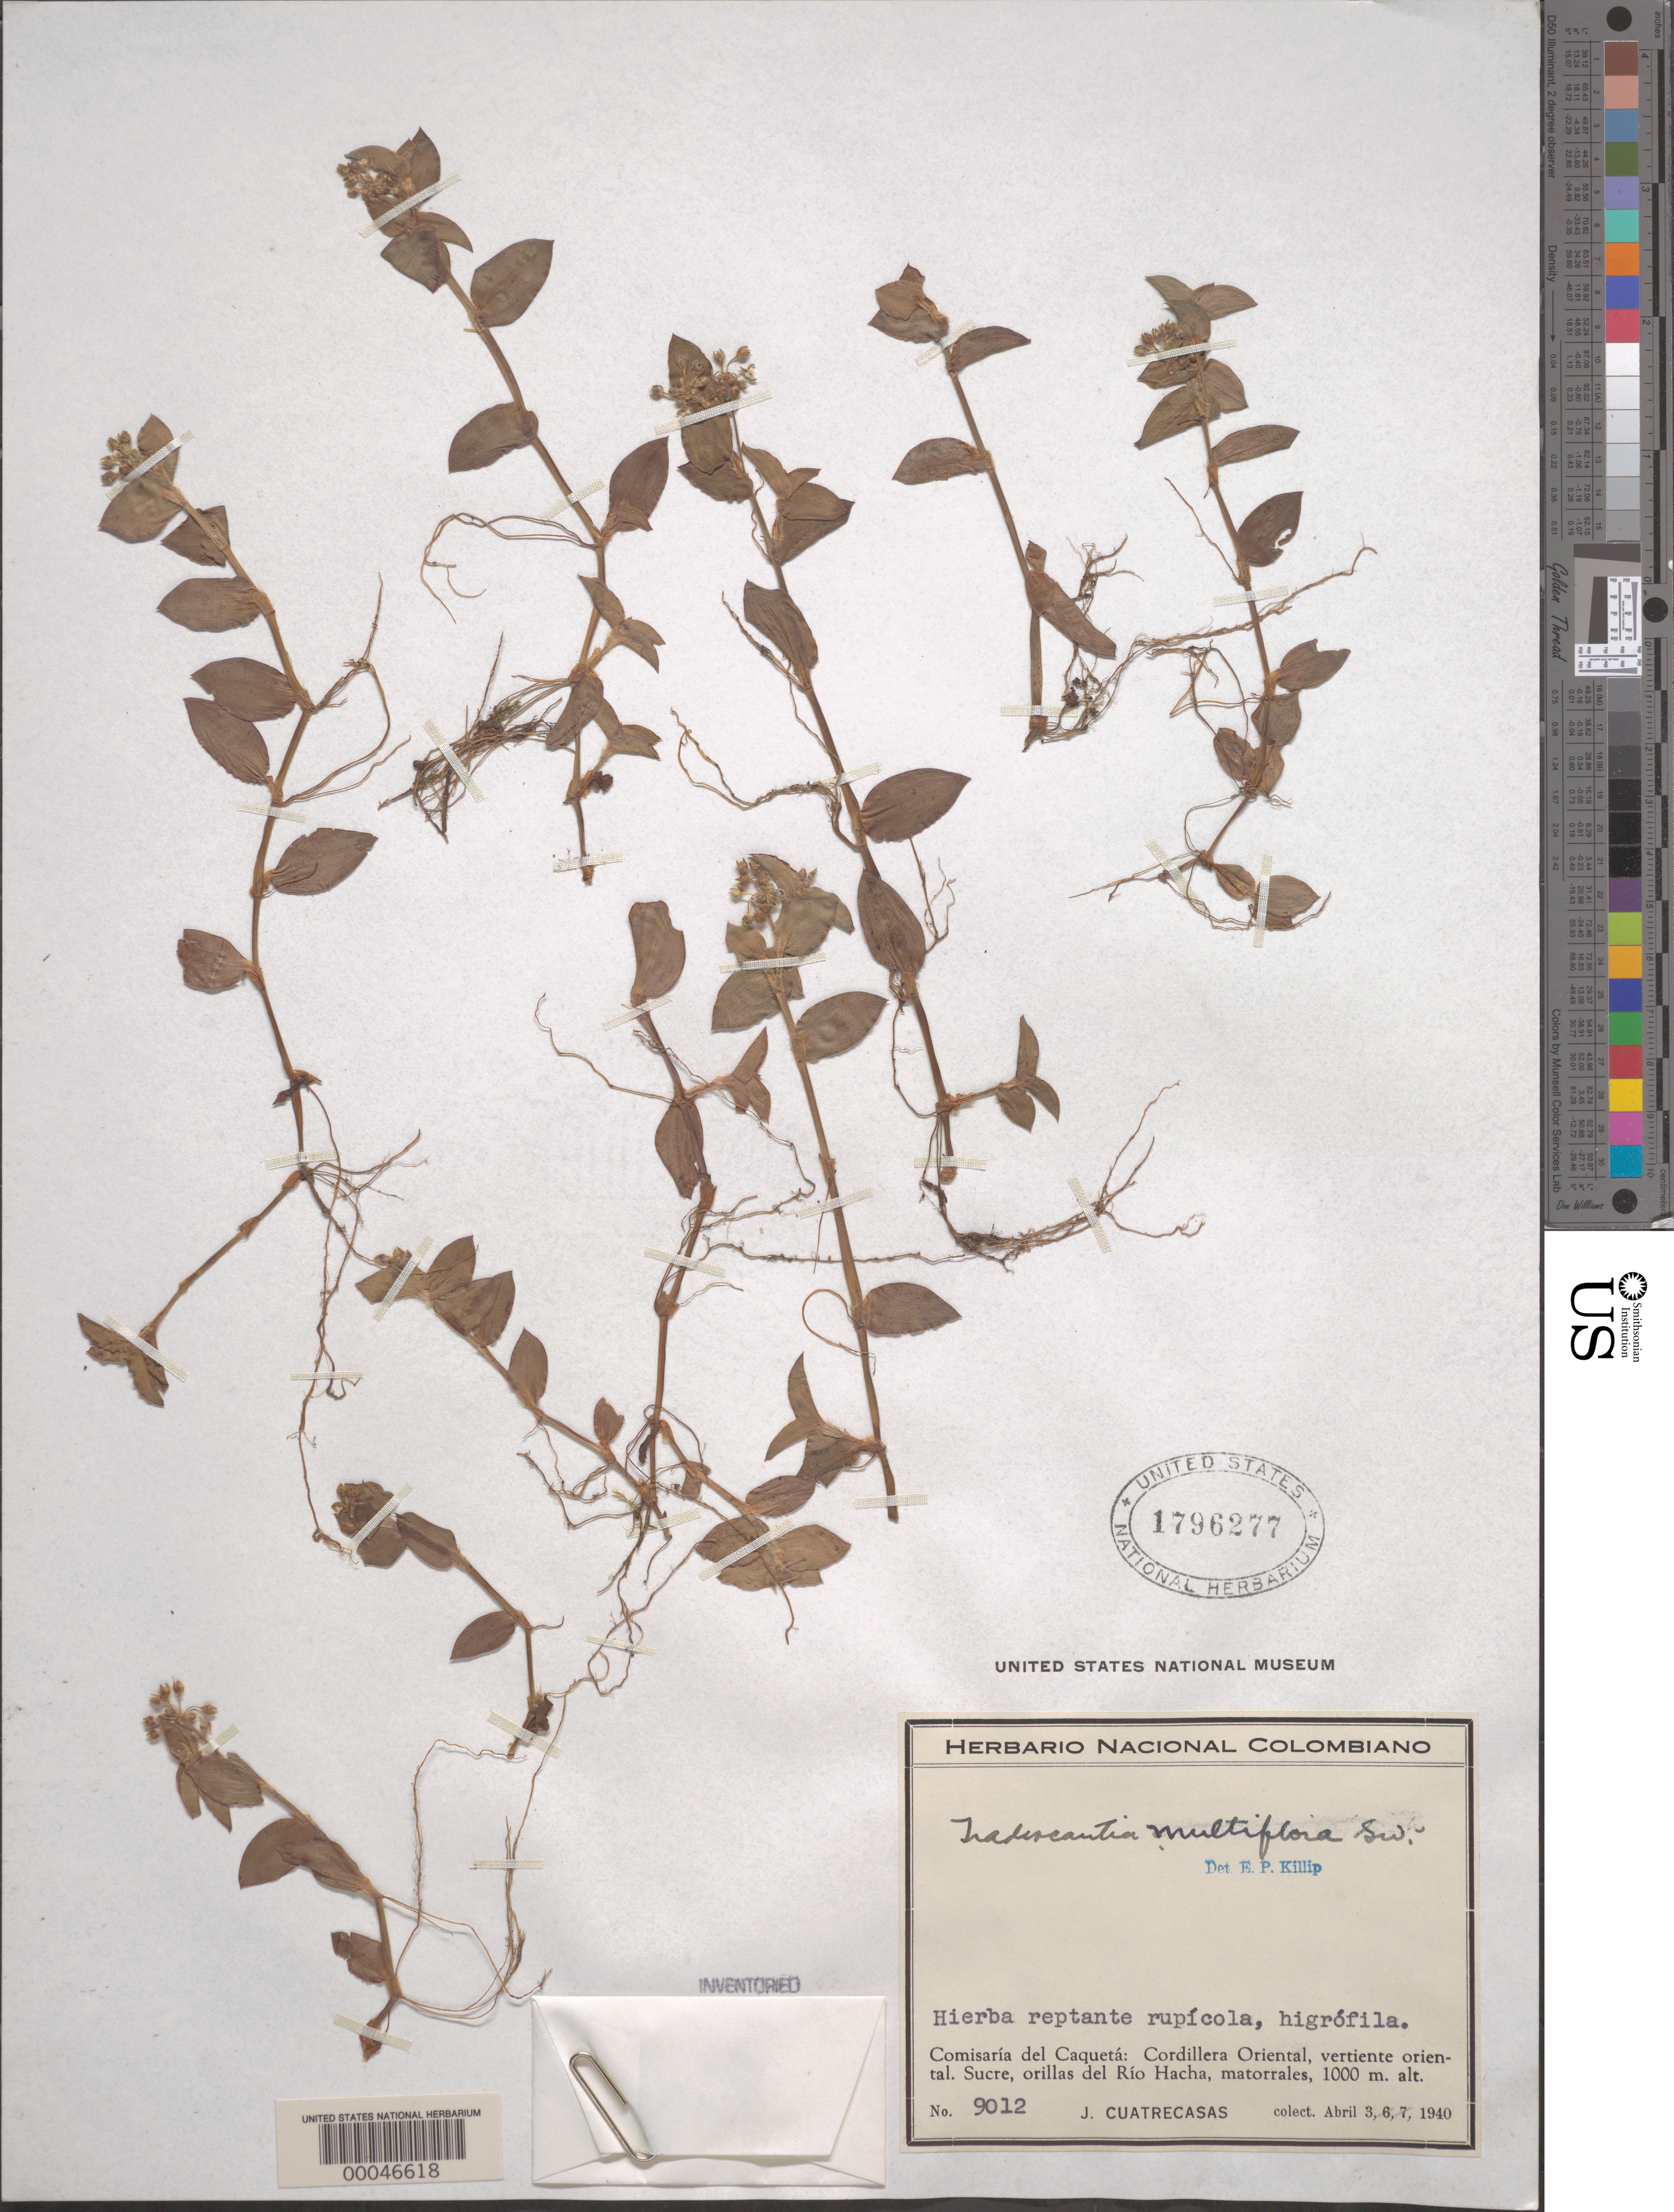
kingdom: Plantae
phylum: Tracheophyta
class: Liliopsida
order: Commelinales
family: Commelinaceae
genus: Callisia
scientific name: Callisia sp.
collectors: J. Cuatrecasas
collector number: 9012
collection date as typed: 03 Apr 1940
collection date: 1940-04-03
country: Colombia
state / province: Caquetá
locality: Sucre; Cordillera Oriental, near Rio Hacha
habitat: Riverbank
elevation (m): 1000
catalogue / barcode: US 1796277